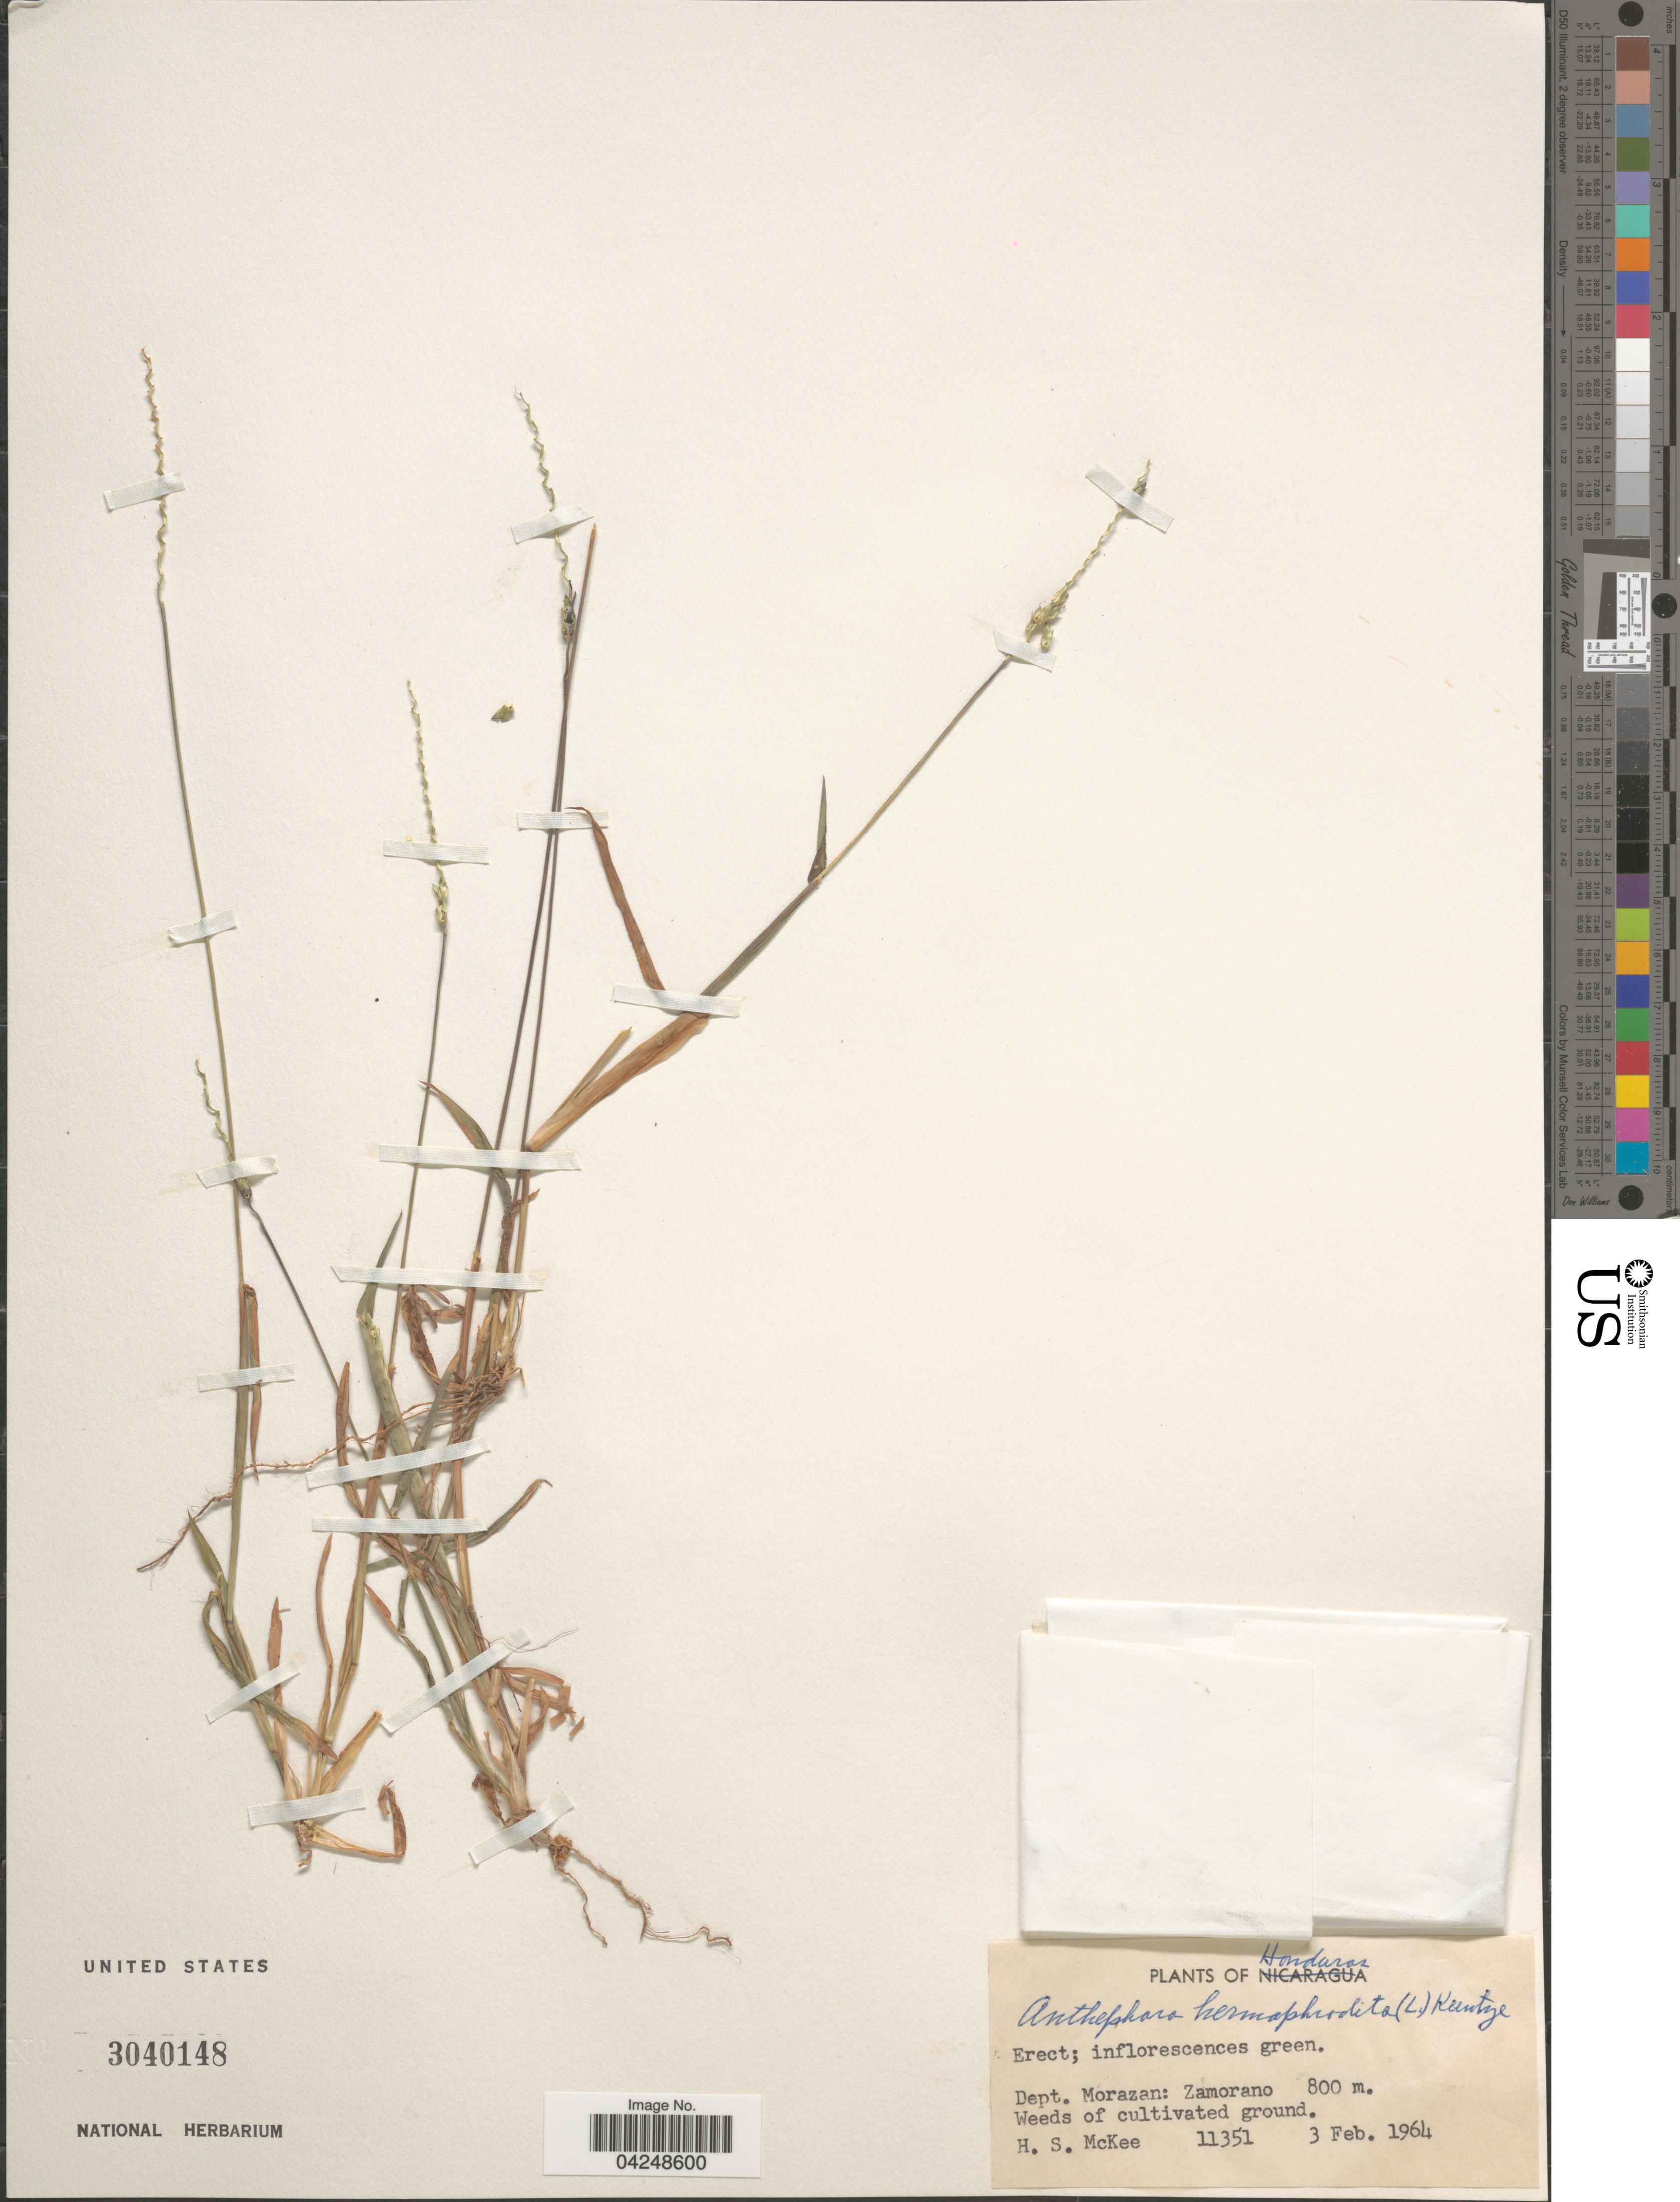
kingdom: Plantae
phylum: Tracheophyta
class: Liliopsida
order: Poales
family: Poaceae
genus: Anthephora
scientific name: Anthephora hermaphrodita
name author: (L.) Kuntze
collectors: H. S. McKee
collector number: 11351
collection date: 1964-02-03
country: Honduras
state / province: Fco. Morazán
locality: Dept. Morazan: Zamorano.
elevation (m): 800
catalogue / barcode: US 3040148